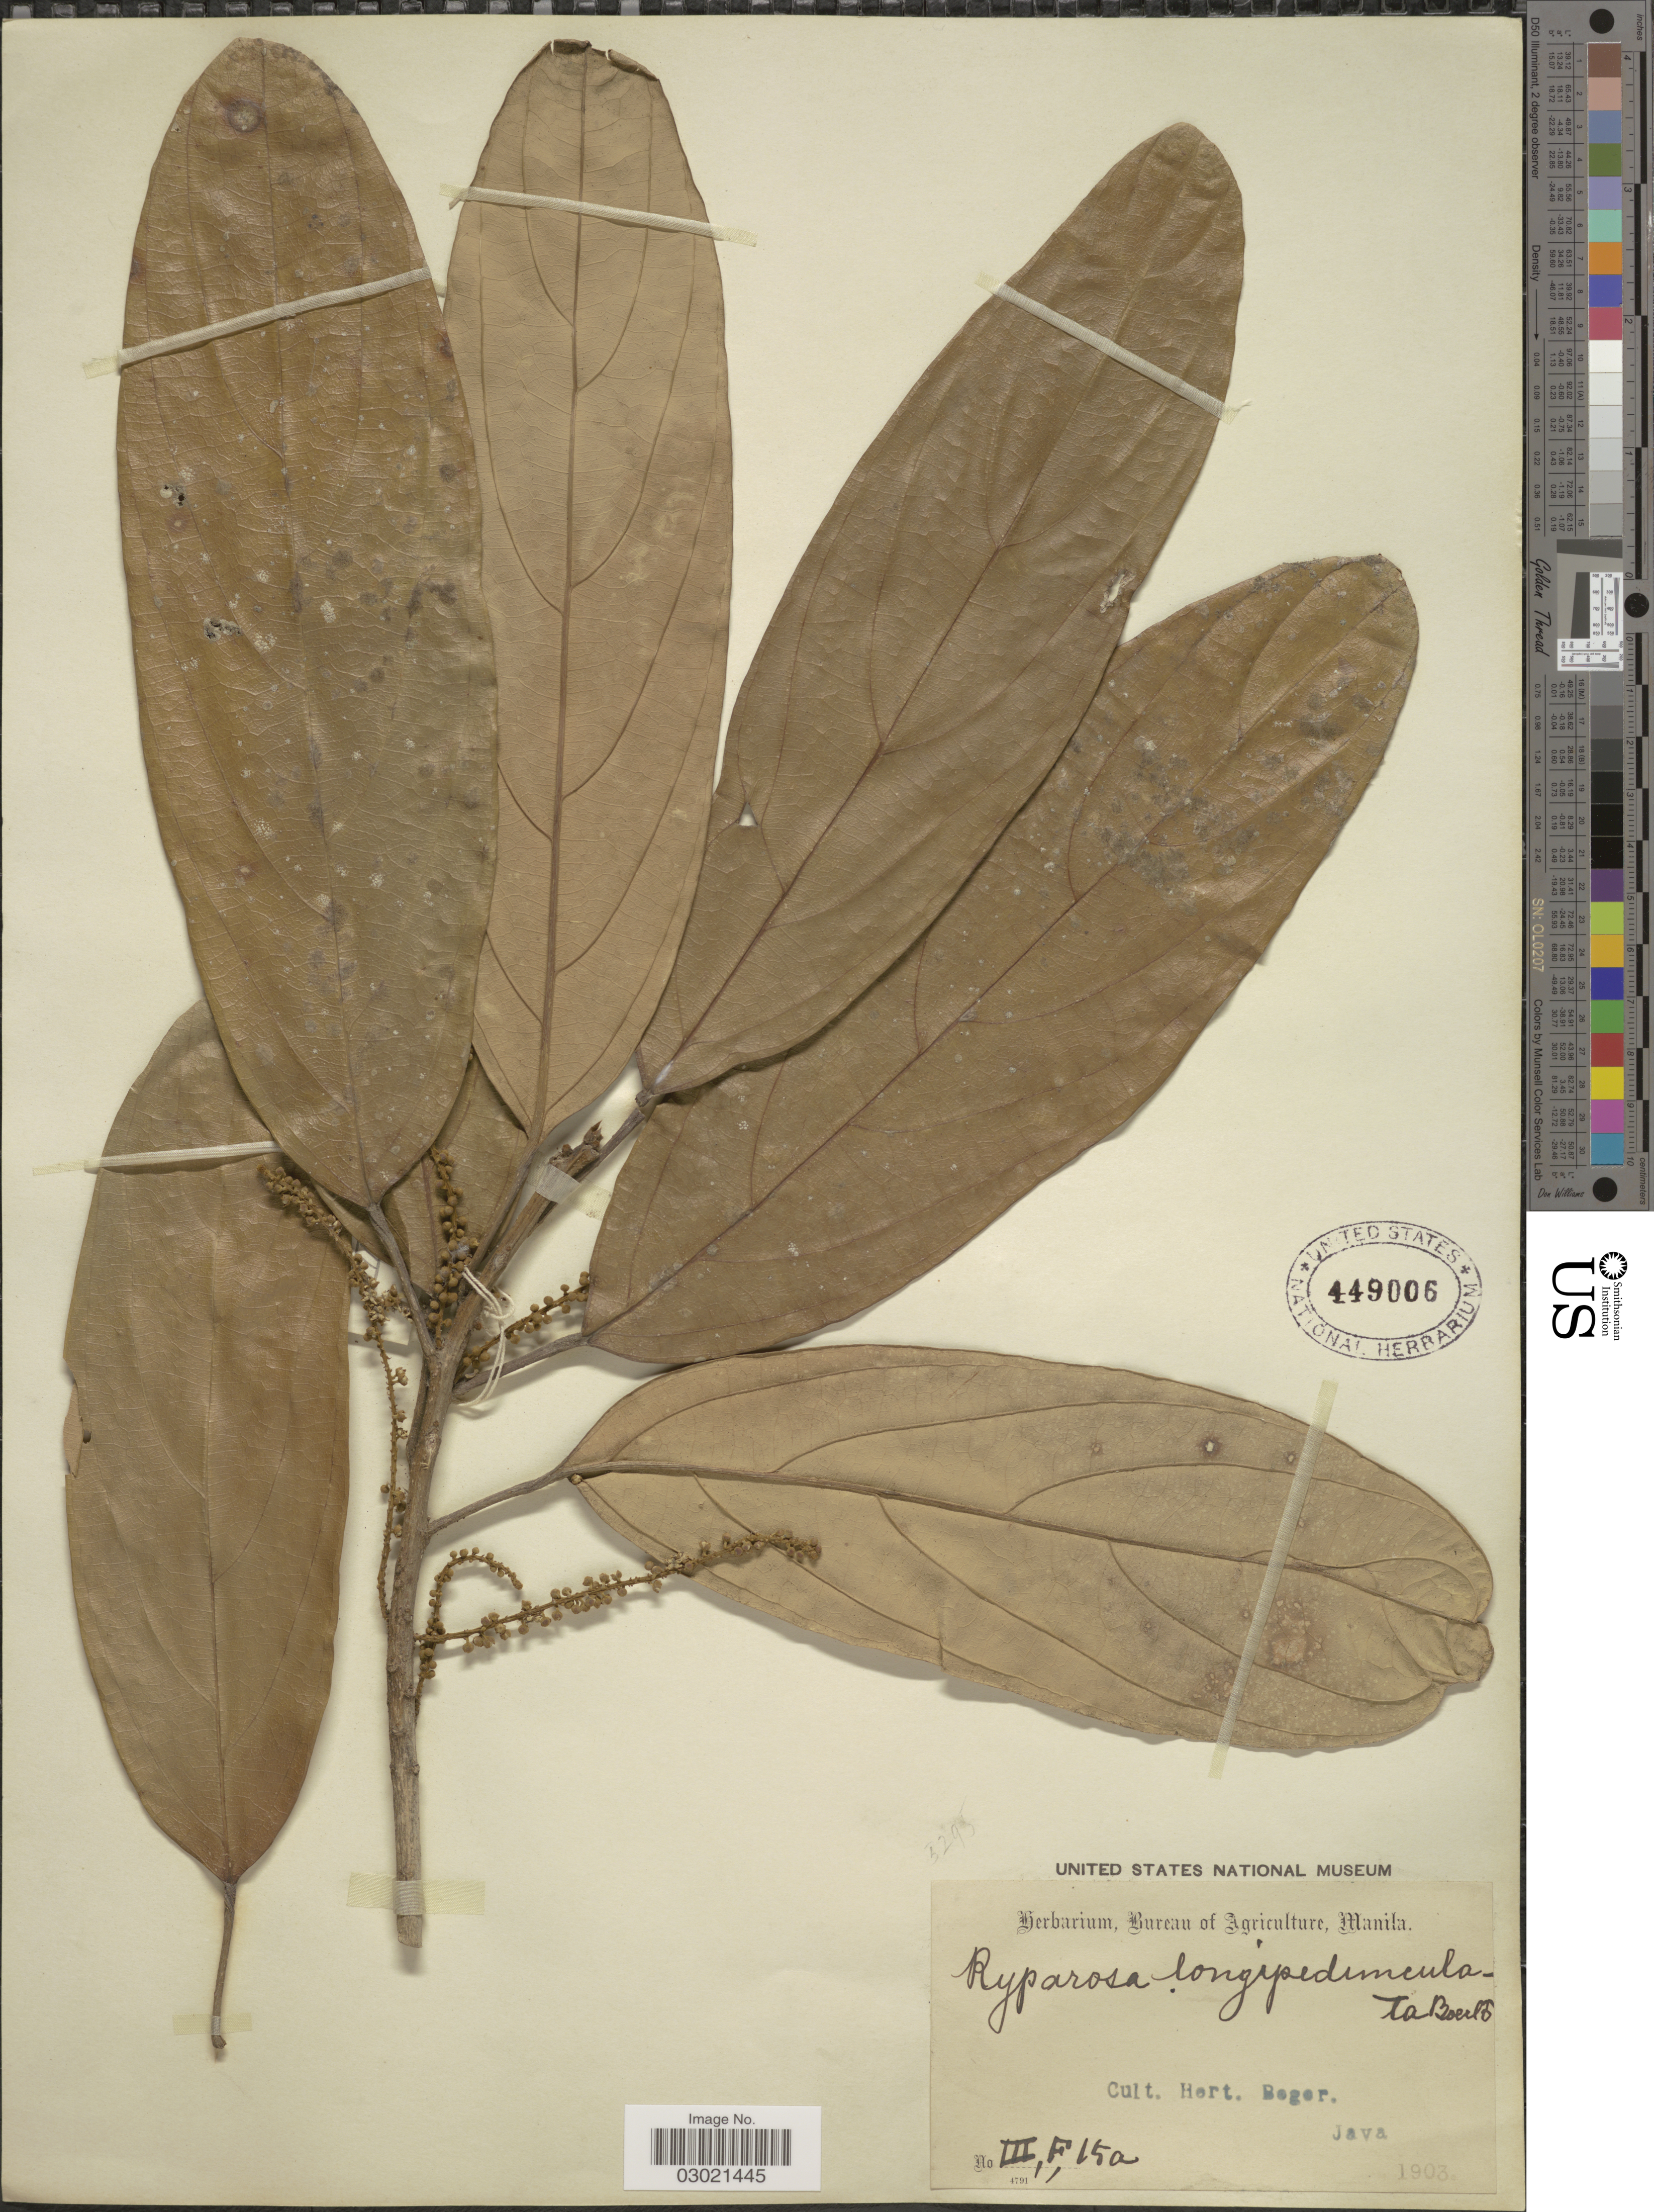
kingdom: Plantae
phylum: Tracheophyta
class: Magnoliopsida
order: Malpighiales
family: Achariaceae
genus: Ryparosa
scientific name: Ryparosa longipedunculata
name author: Boerl.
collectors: Ex herb. Bureau of Agriculture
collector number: III, F, 15a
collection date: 1903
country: Indonesia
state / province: Java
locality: Cult. Hort. Bogor.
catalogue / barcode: US 449006